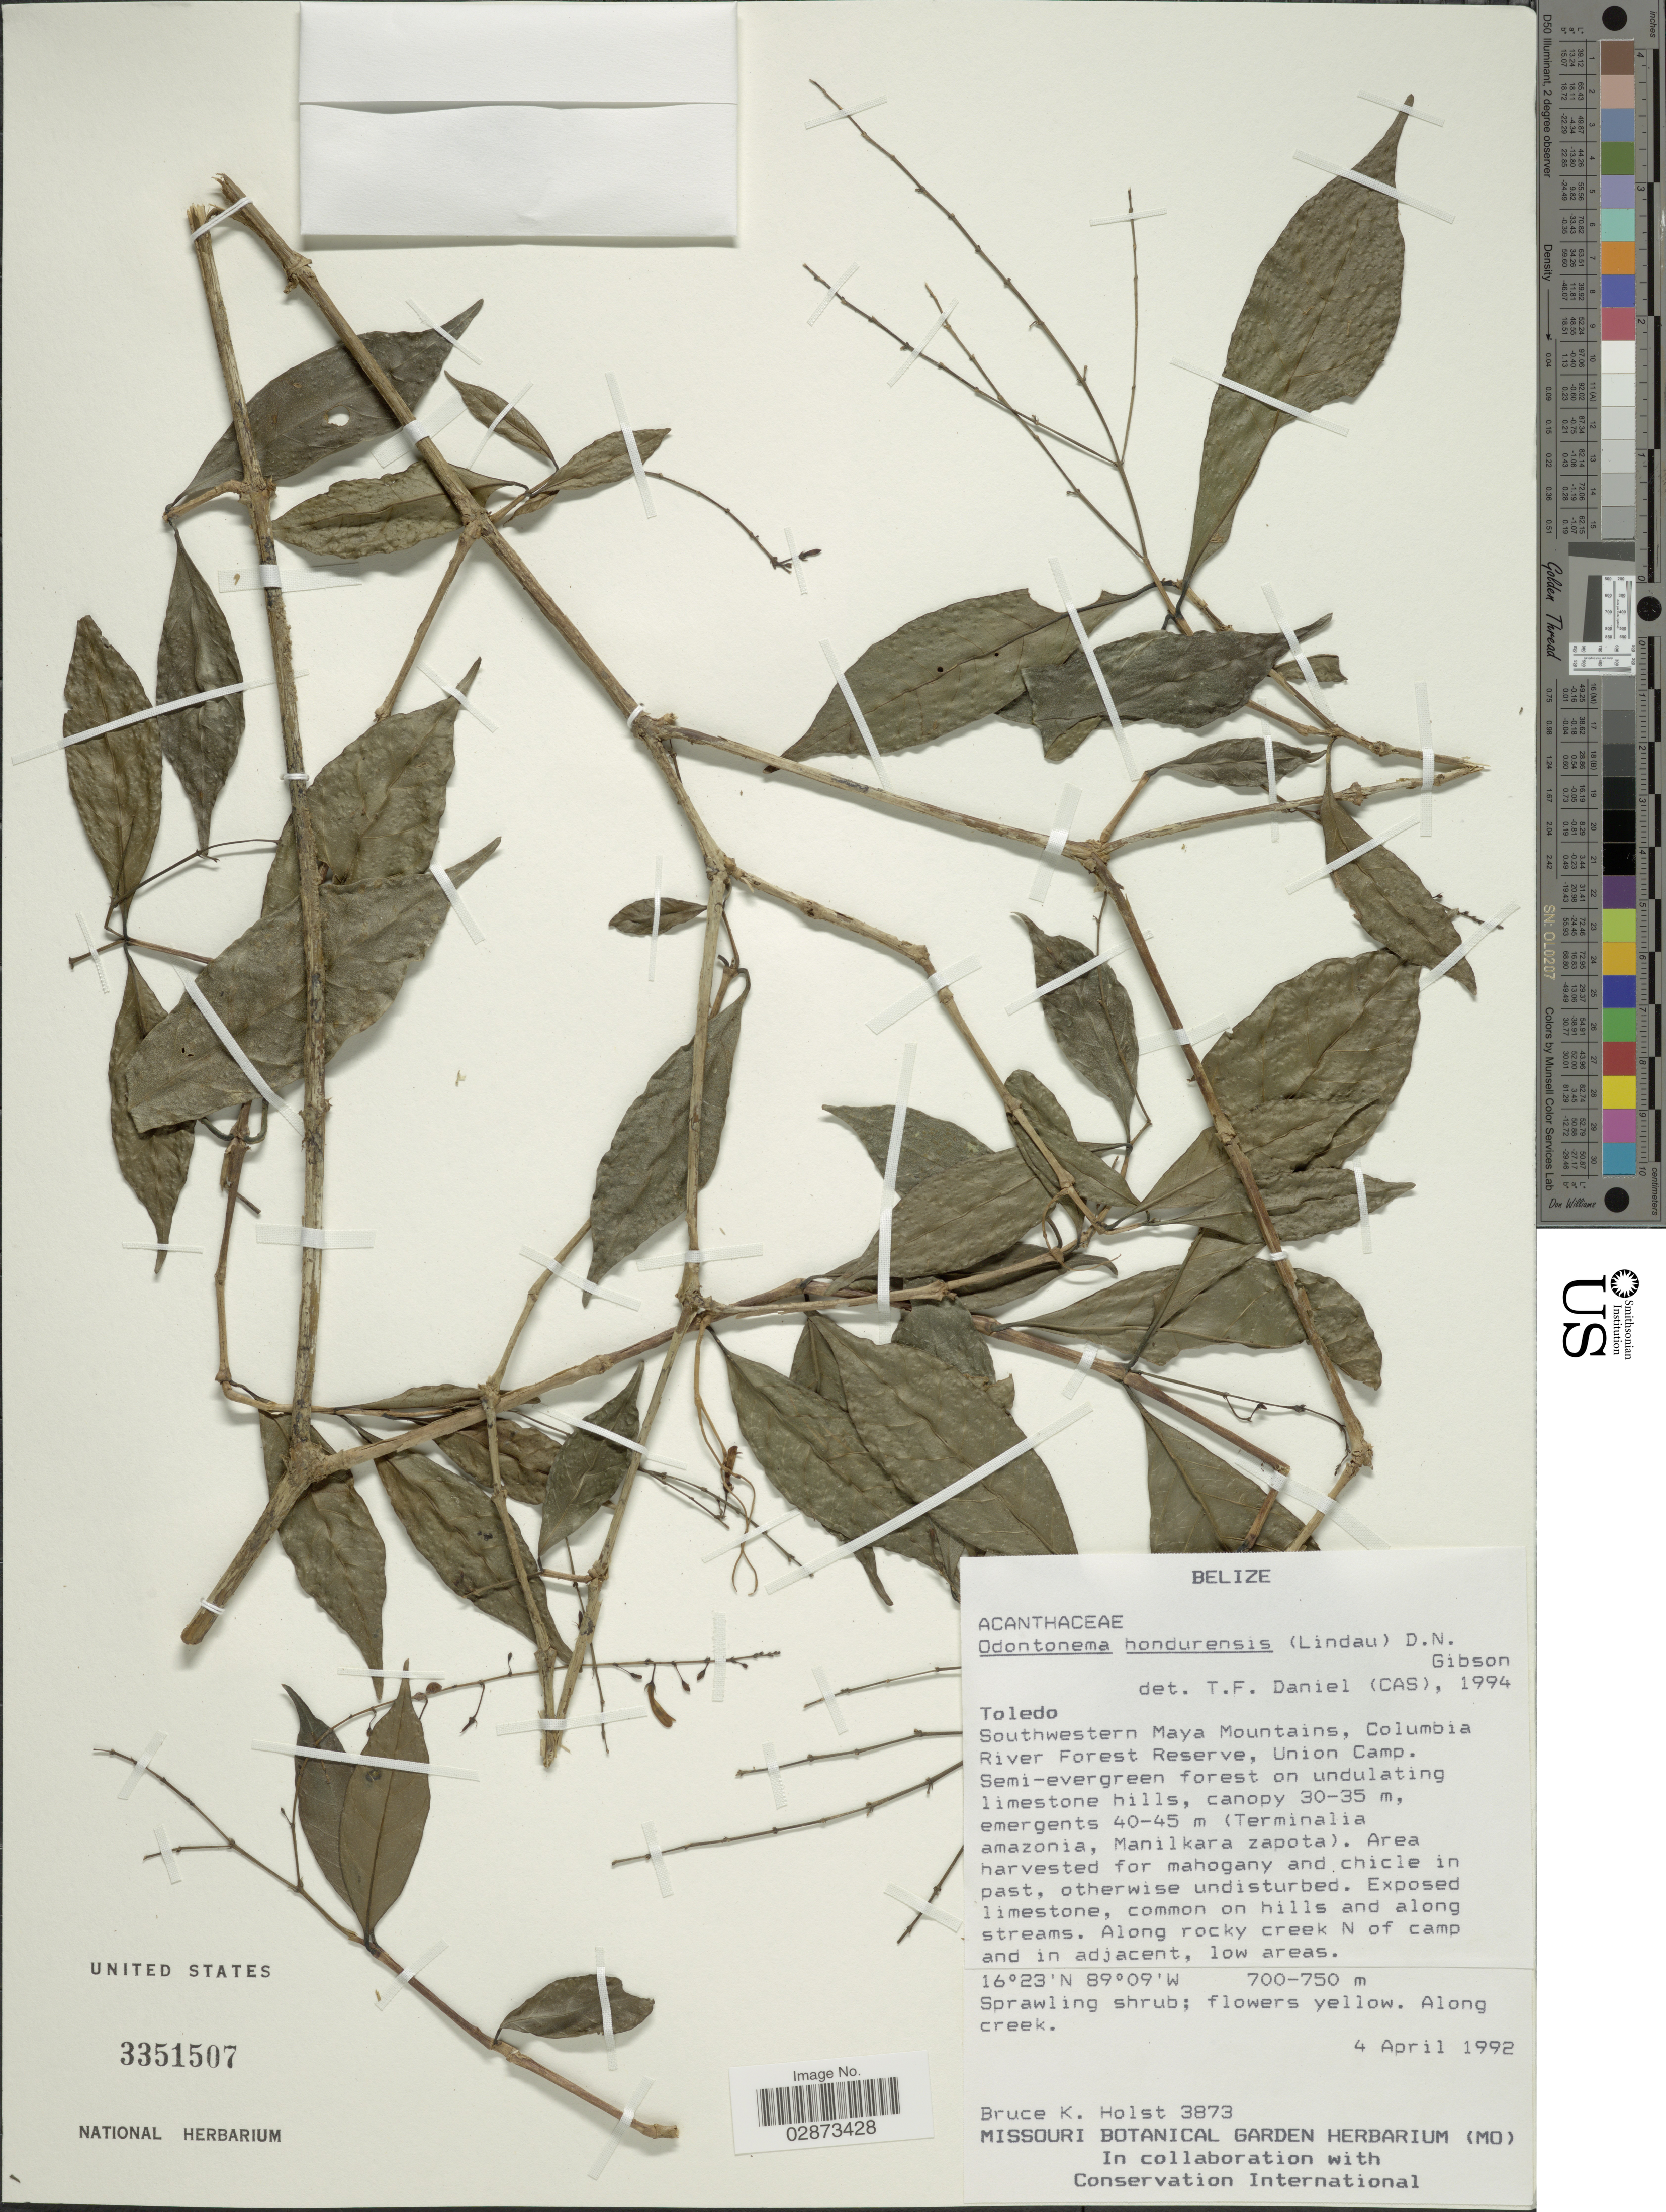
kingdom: Plantae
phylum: Tracheophyta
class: Magnoliopsida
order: Lamiales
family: Acanthaceae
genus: Odontonema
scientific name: Odontonema hondurensis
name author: (Lindau) D.N. Gibson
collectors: B. Holst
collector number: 3873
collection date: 1992-04-04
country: Belize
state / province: Toledo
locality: Southwestern Maya Mountains, Columbia River Forest Reserve, Union Camp.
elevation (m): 700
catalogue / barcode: US 3351507